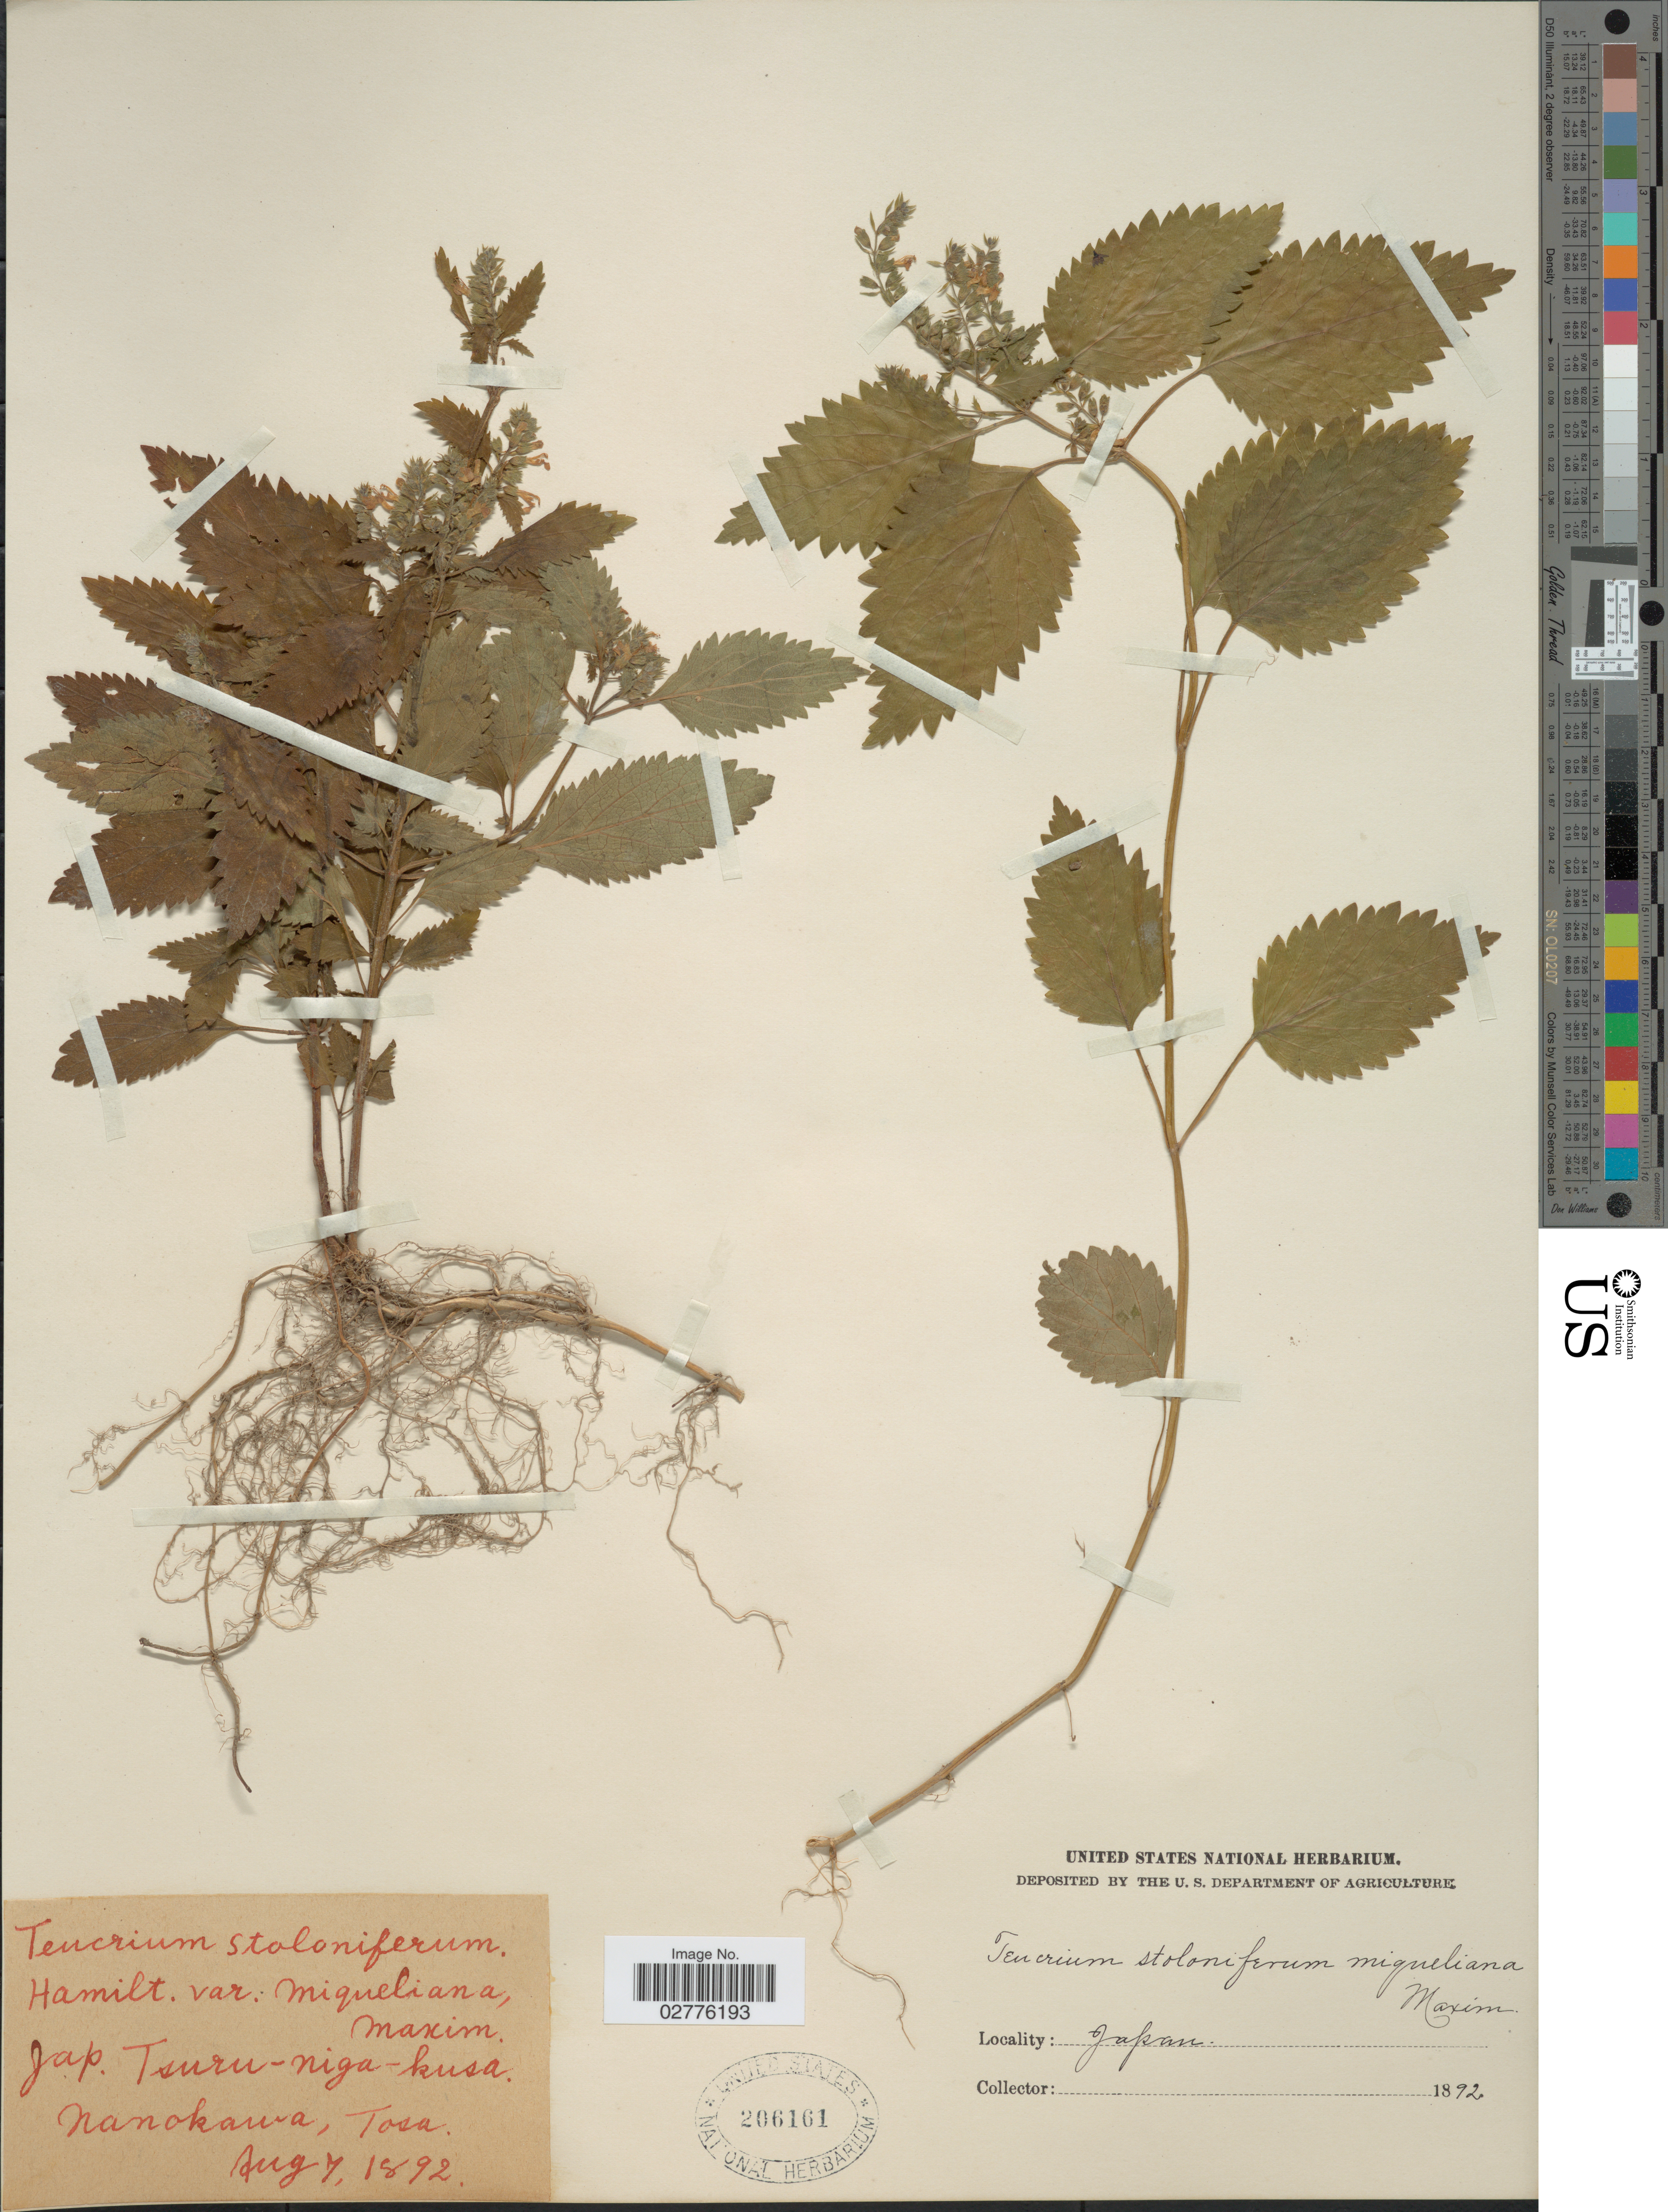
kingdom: Plantae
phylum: Tracheophyta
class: Magnoliopsida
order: Lamiales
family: Lamiaceae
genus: Teucrium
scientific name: Teucrium stoloniferum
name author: Ruiz & Pav.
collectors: ex herb. United States National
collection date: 1892-08-07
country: Japan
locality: Nanokawa, Tosa.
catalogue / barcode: US 206161